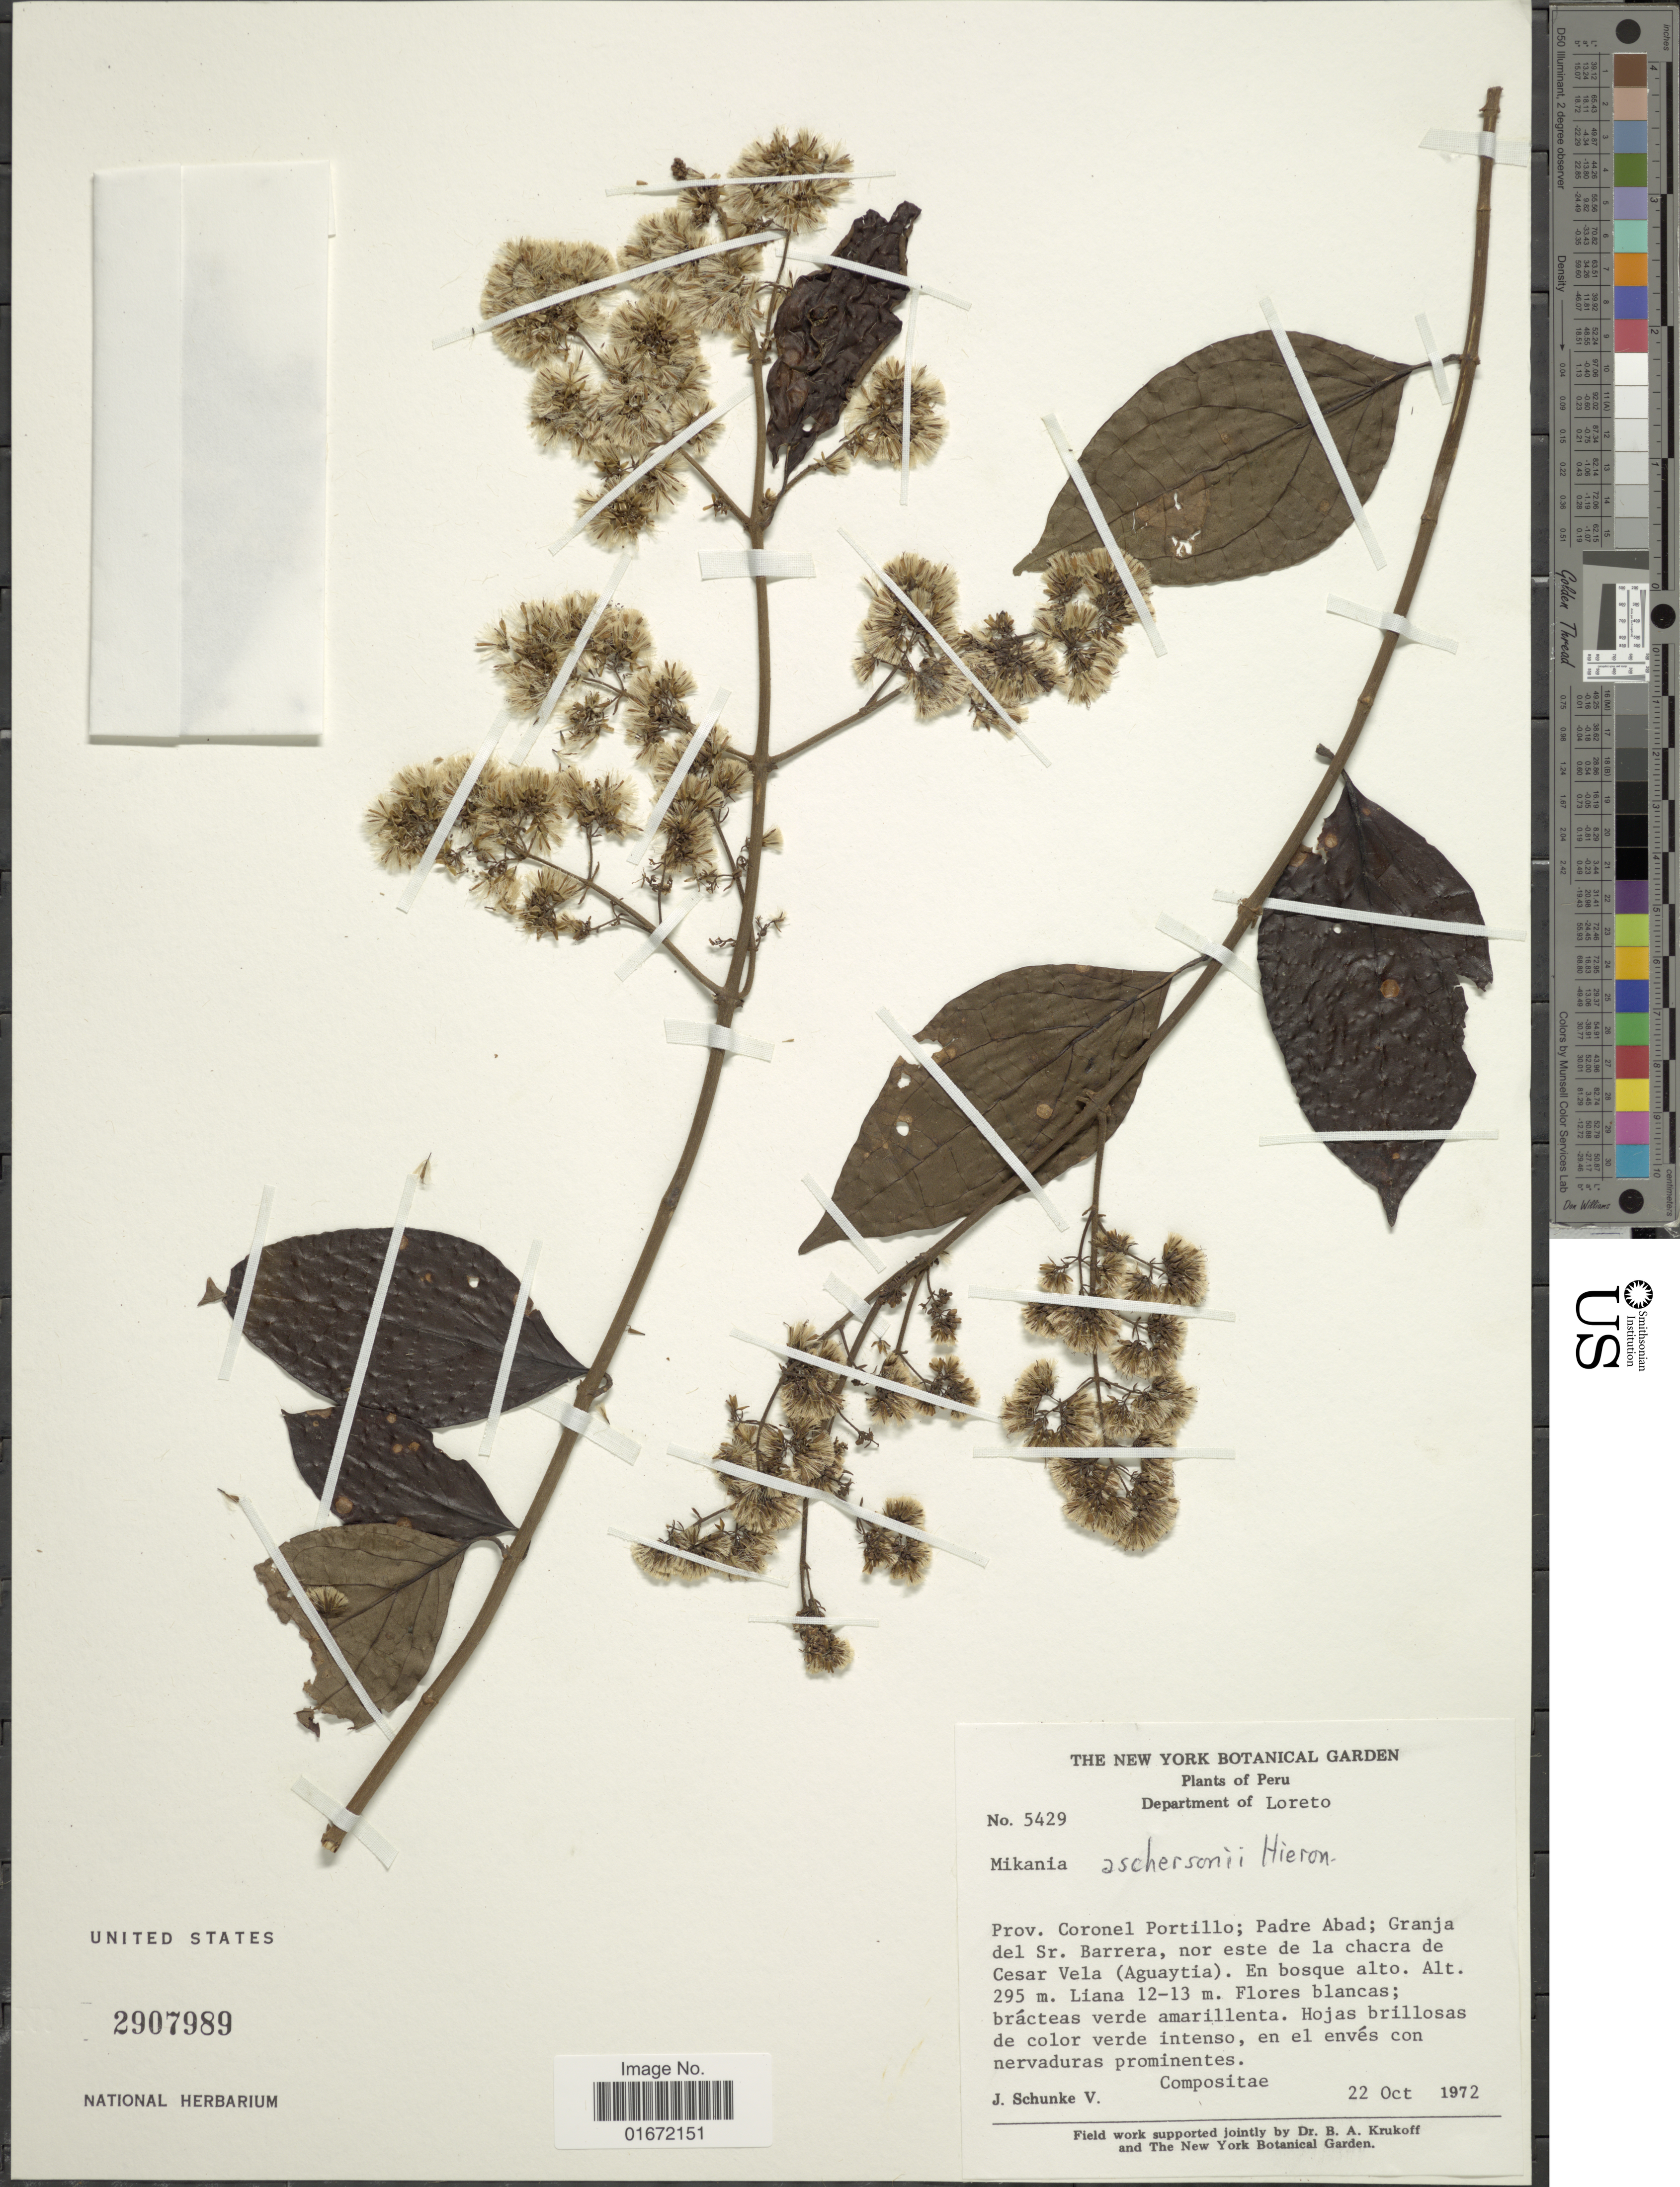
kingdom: Plantae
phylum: Tracheophyta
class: Magnoliopsida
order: Asterales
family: Asteraceae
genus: Mikania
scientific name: Mikania aschersonii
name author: Hieron.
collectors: J. Schunke Vigo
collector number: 5429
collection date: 1972-10-22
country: Peru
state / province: Loreto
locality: Department of Loreto. Prov. Coronel Portillo; Padre Abad; Granja del Sr. Barrera, nor este de la chacra de Cesar Vela (Aguhaytia)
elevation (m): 295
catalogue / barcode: US 2907989